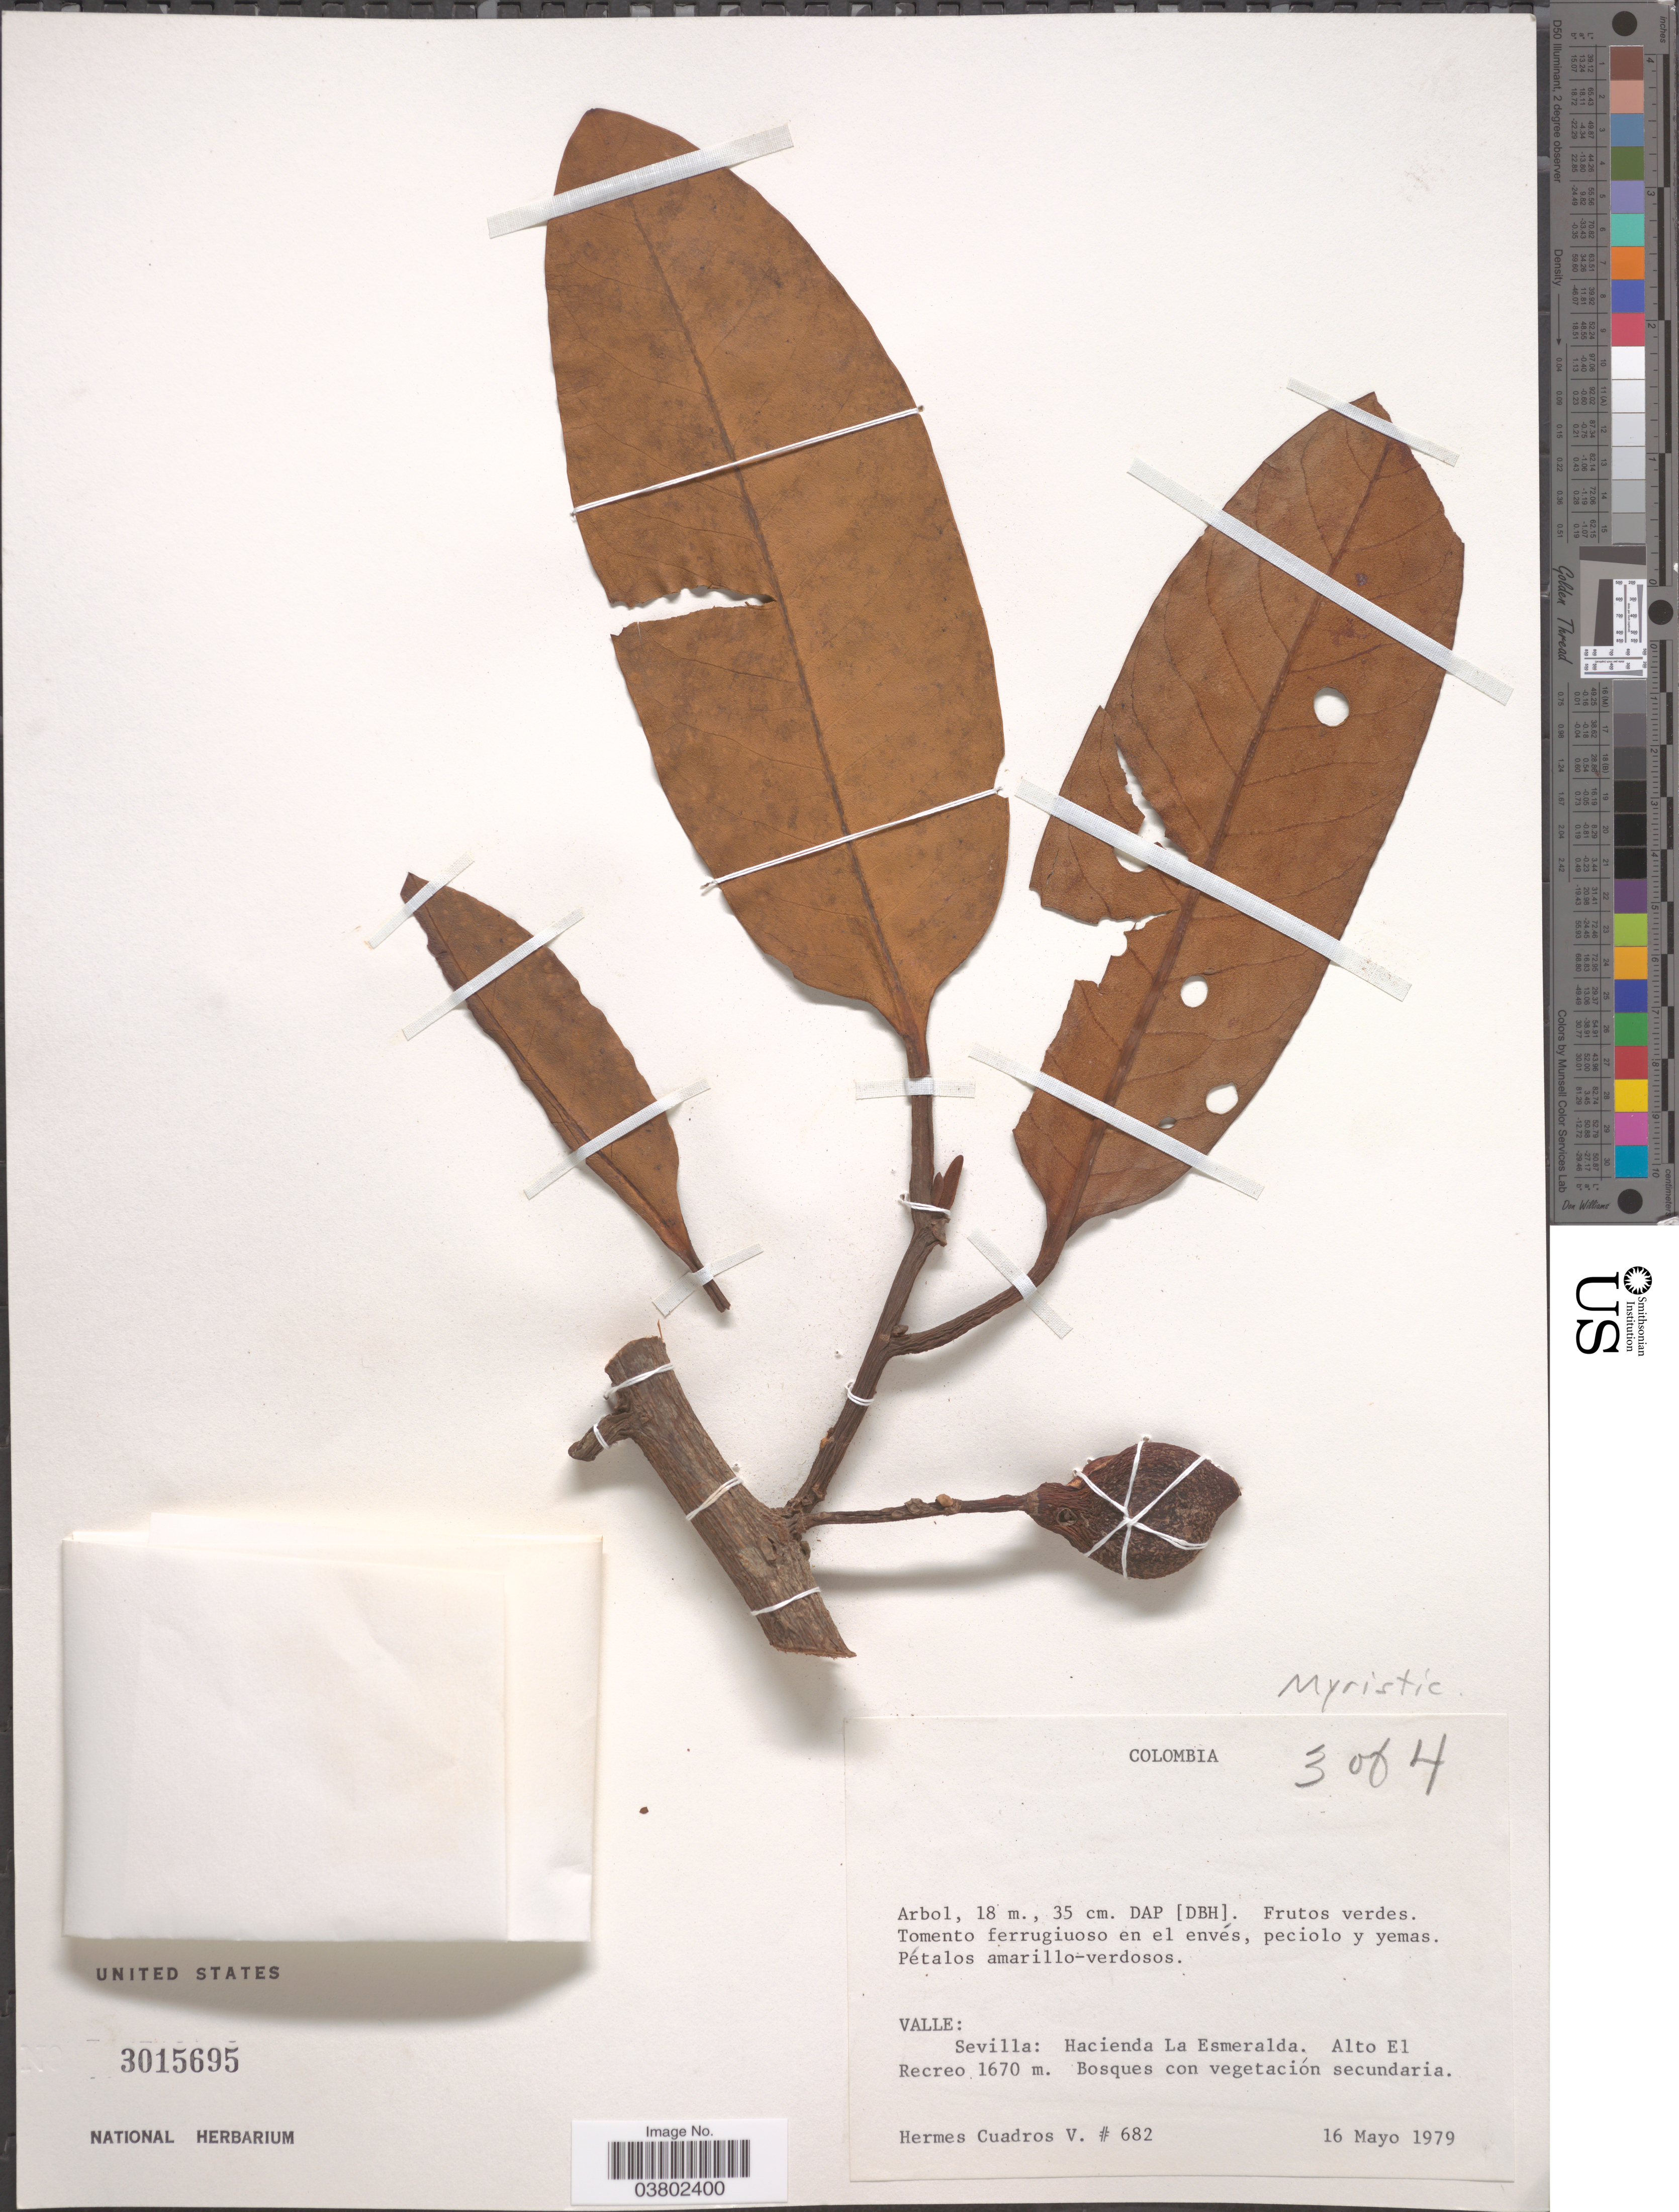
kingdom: Plantae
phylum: Tracheophyta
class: Magnoliopsida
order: Magnoliales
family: Myristicaceae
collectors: H. Cuadros V.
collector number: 682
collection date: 1979-05-16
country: Colombia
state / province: Valle del Cauca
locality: Valle: Sevilla: Hacienda La Esmeralda. Alto El Recreo.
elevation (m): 1670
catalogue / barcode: US 3015695